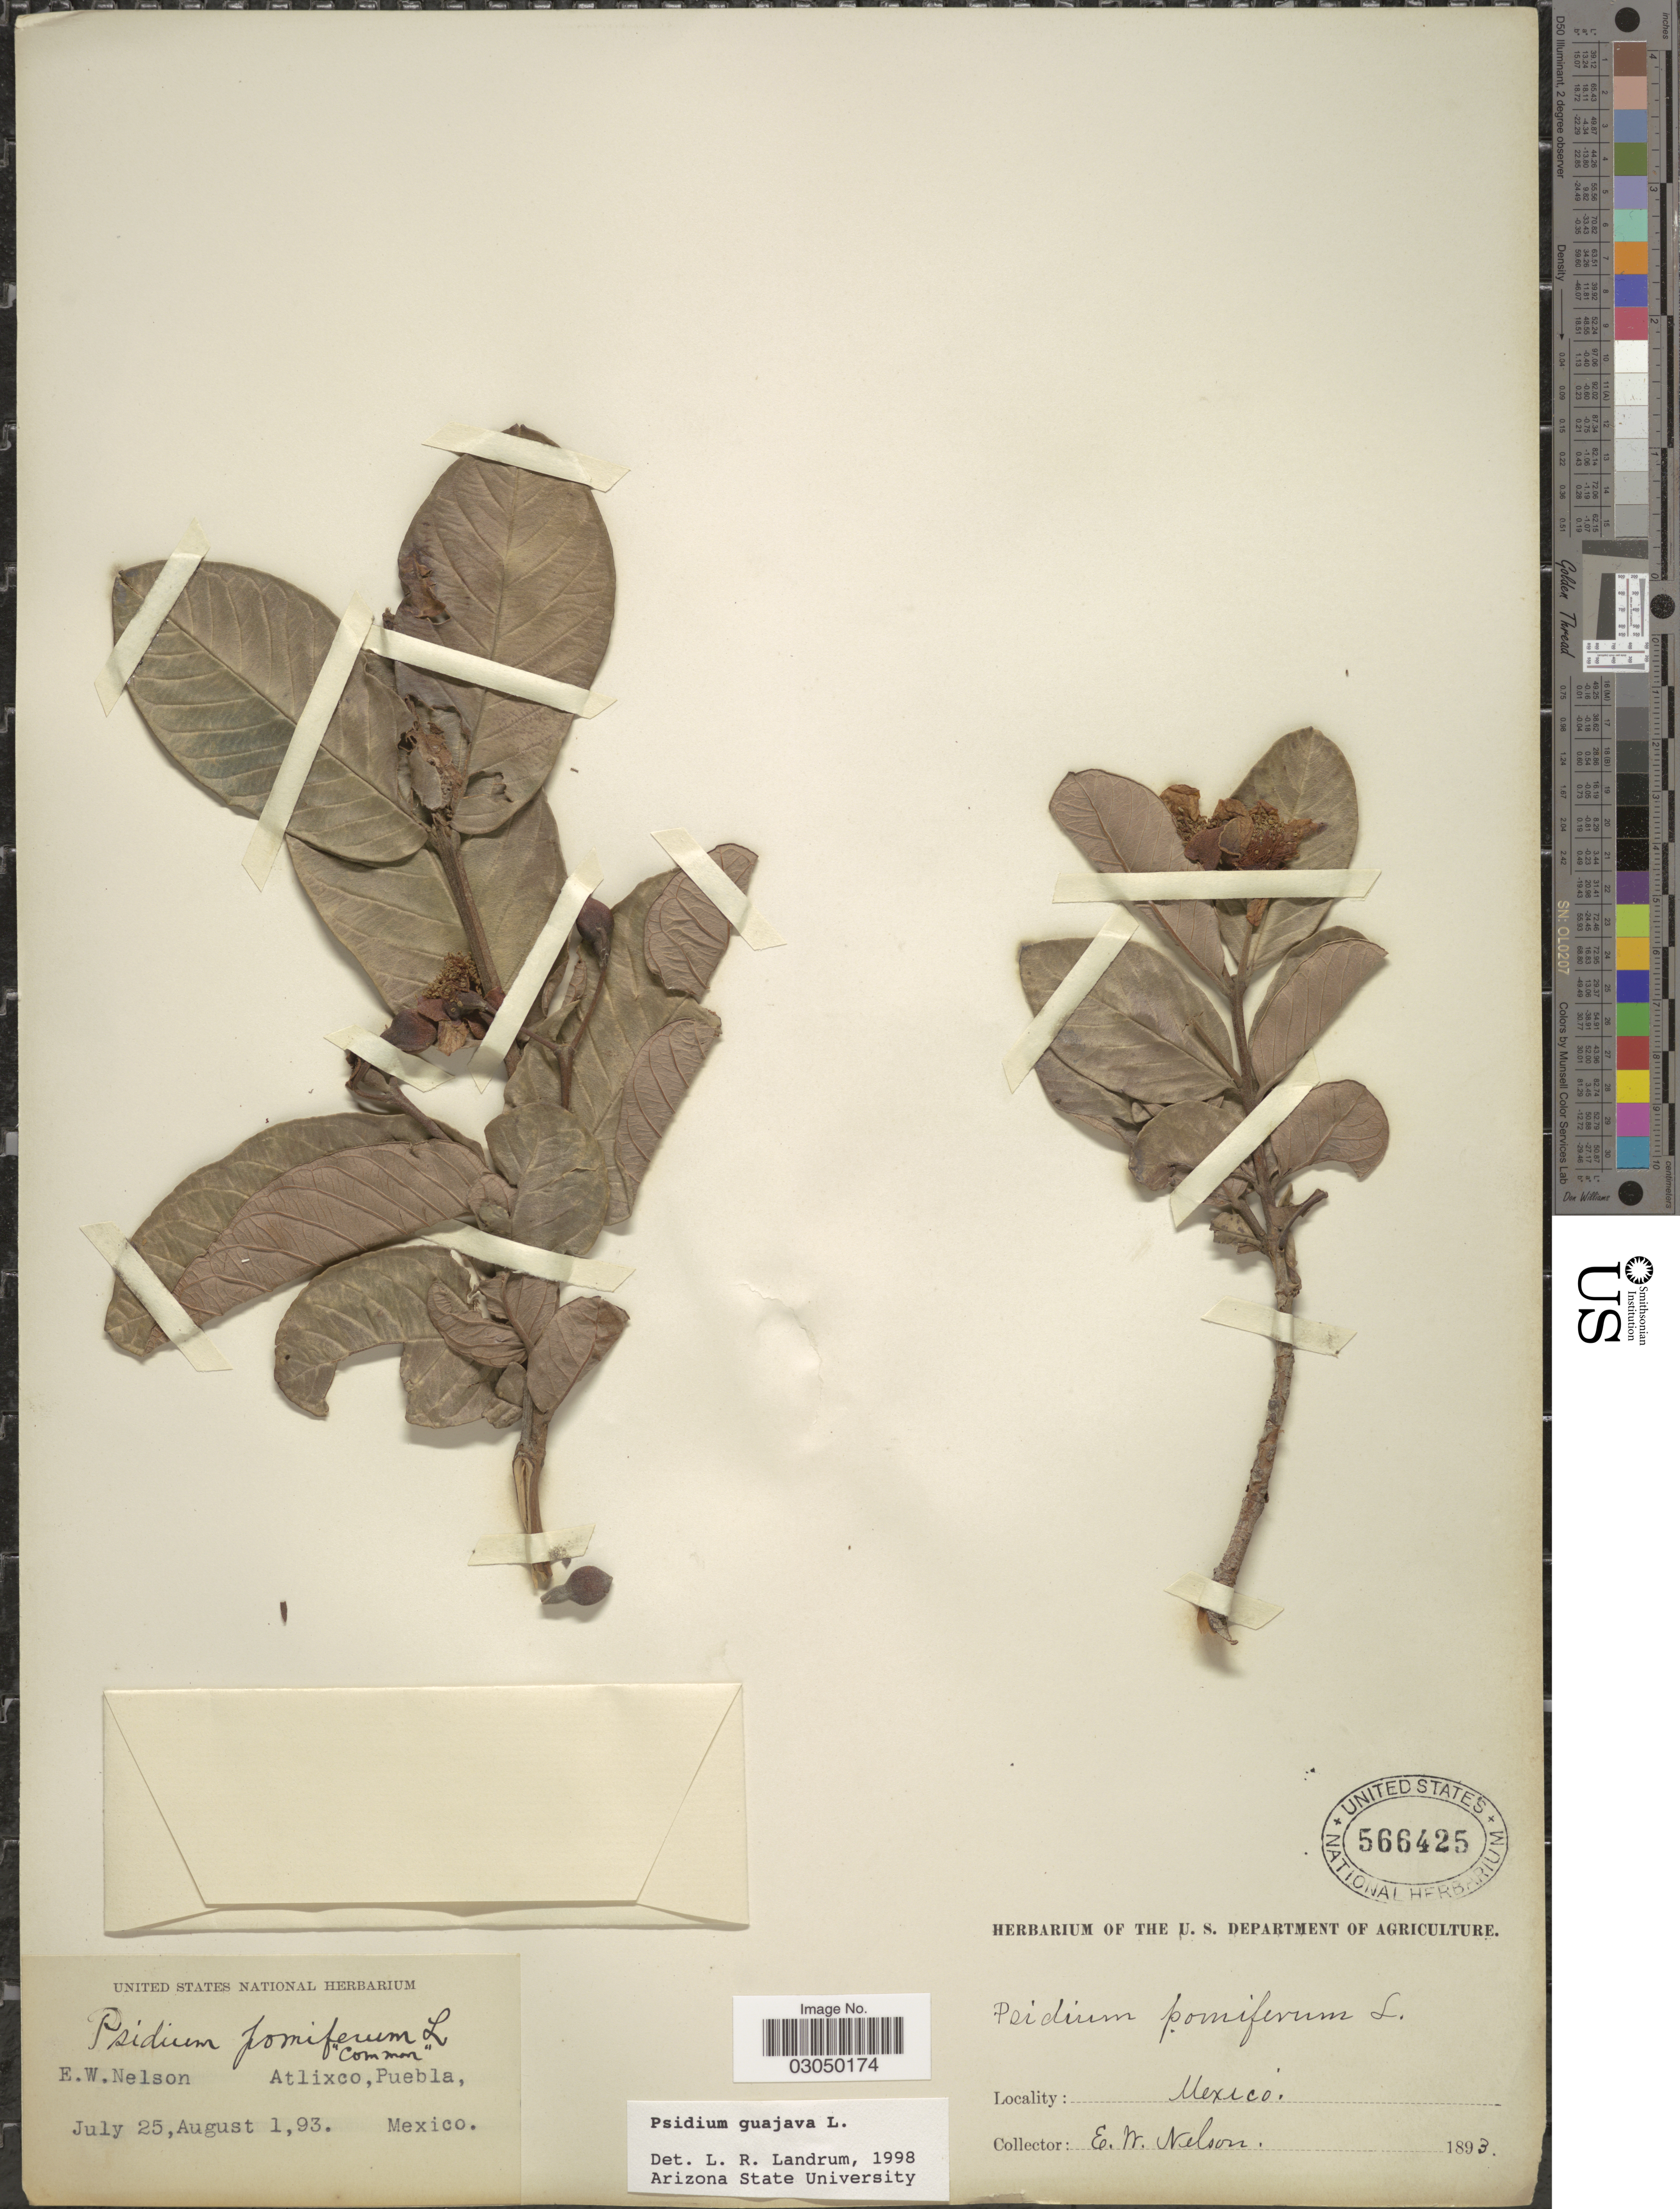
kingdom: Plantae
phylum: Tracheophyta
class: Magnoliopsida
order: Myrtales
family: Myrtaceae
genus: Psidium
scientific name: Psidium guajava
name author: L.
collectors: E. W. Nelson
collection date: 1893-07-25/1893-08-01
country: Mexico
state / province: Puebla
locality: Atlixco.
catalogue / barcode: US 566425